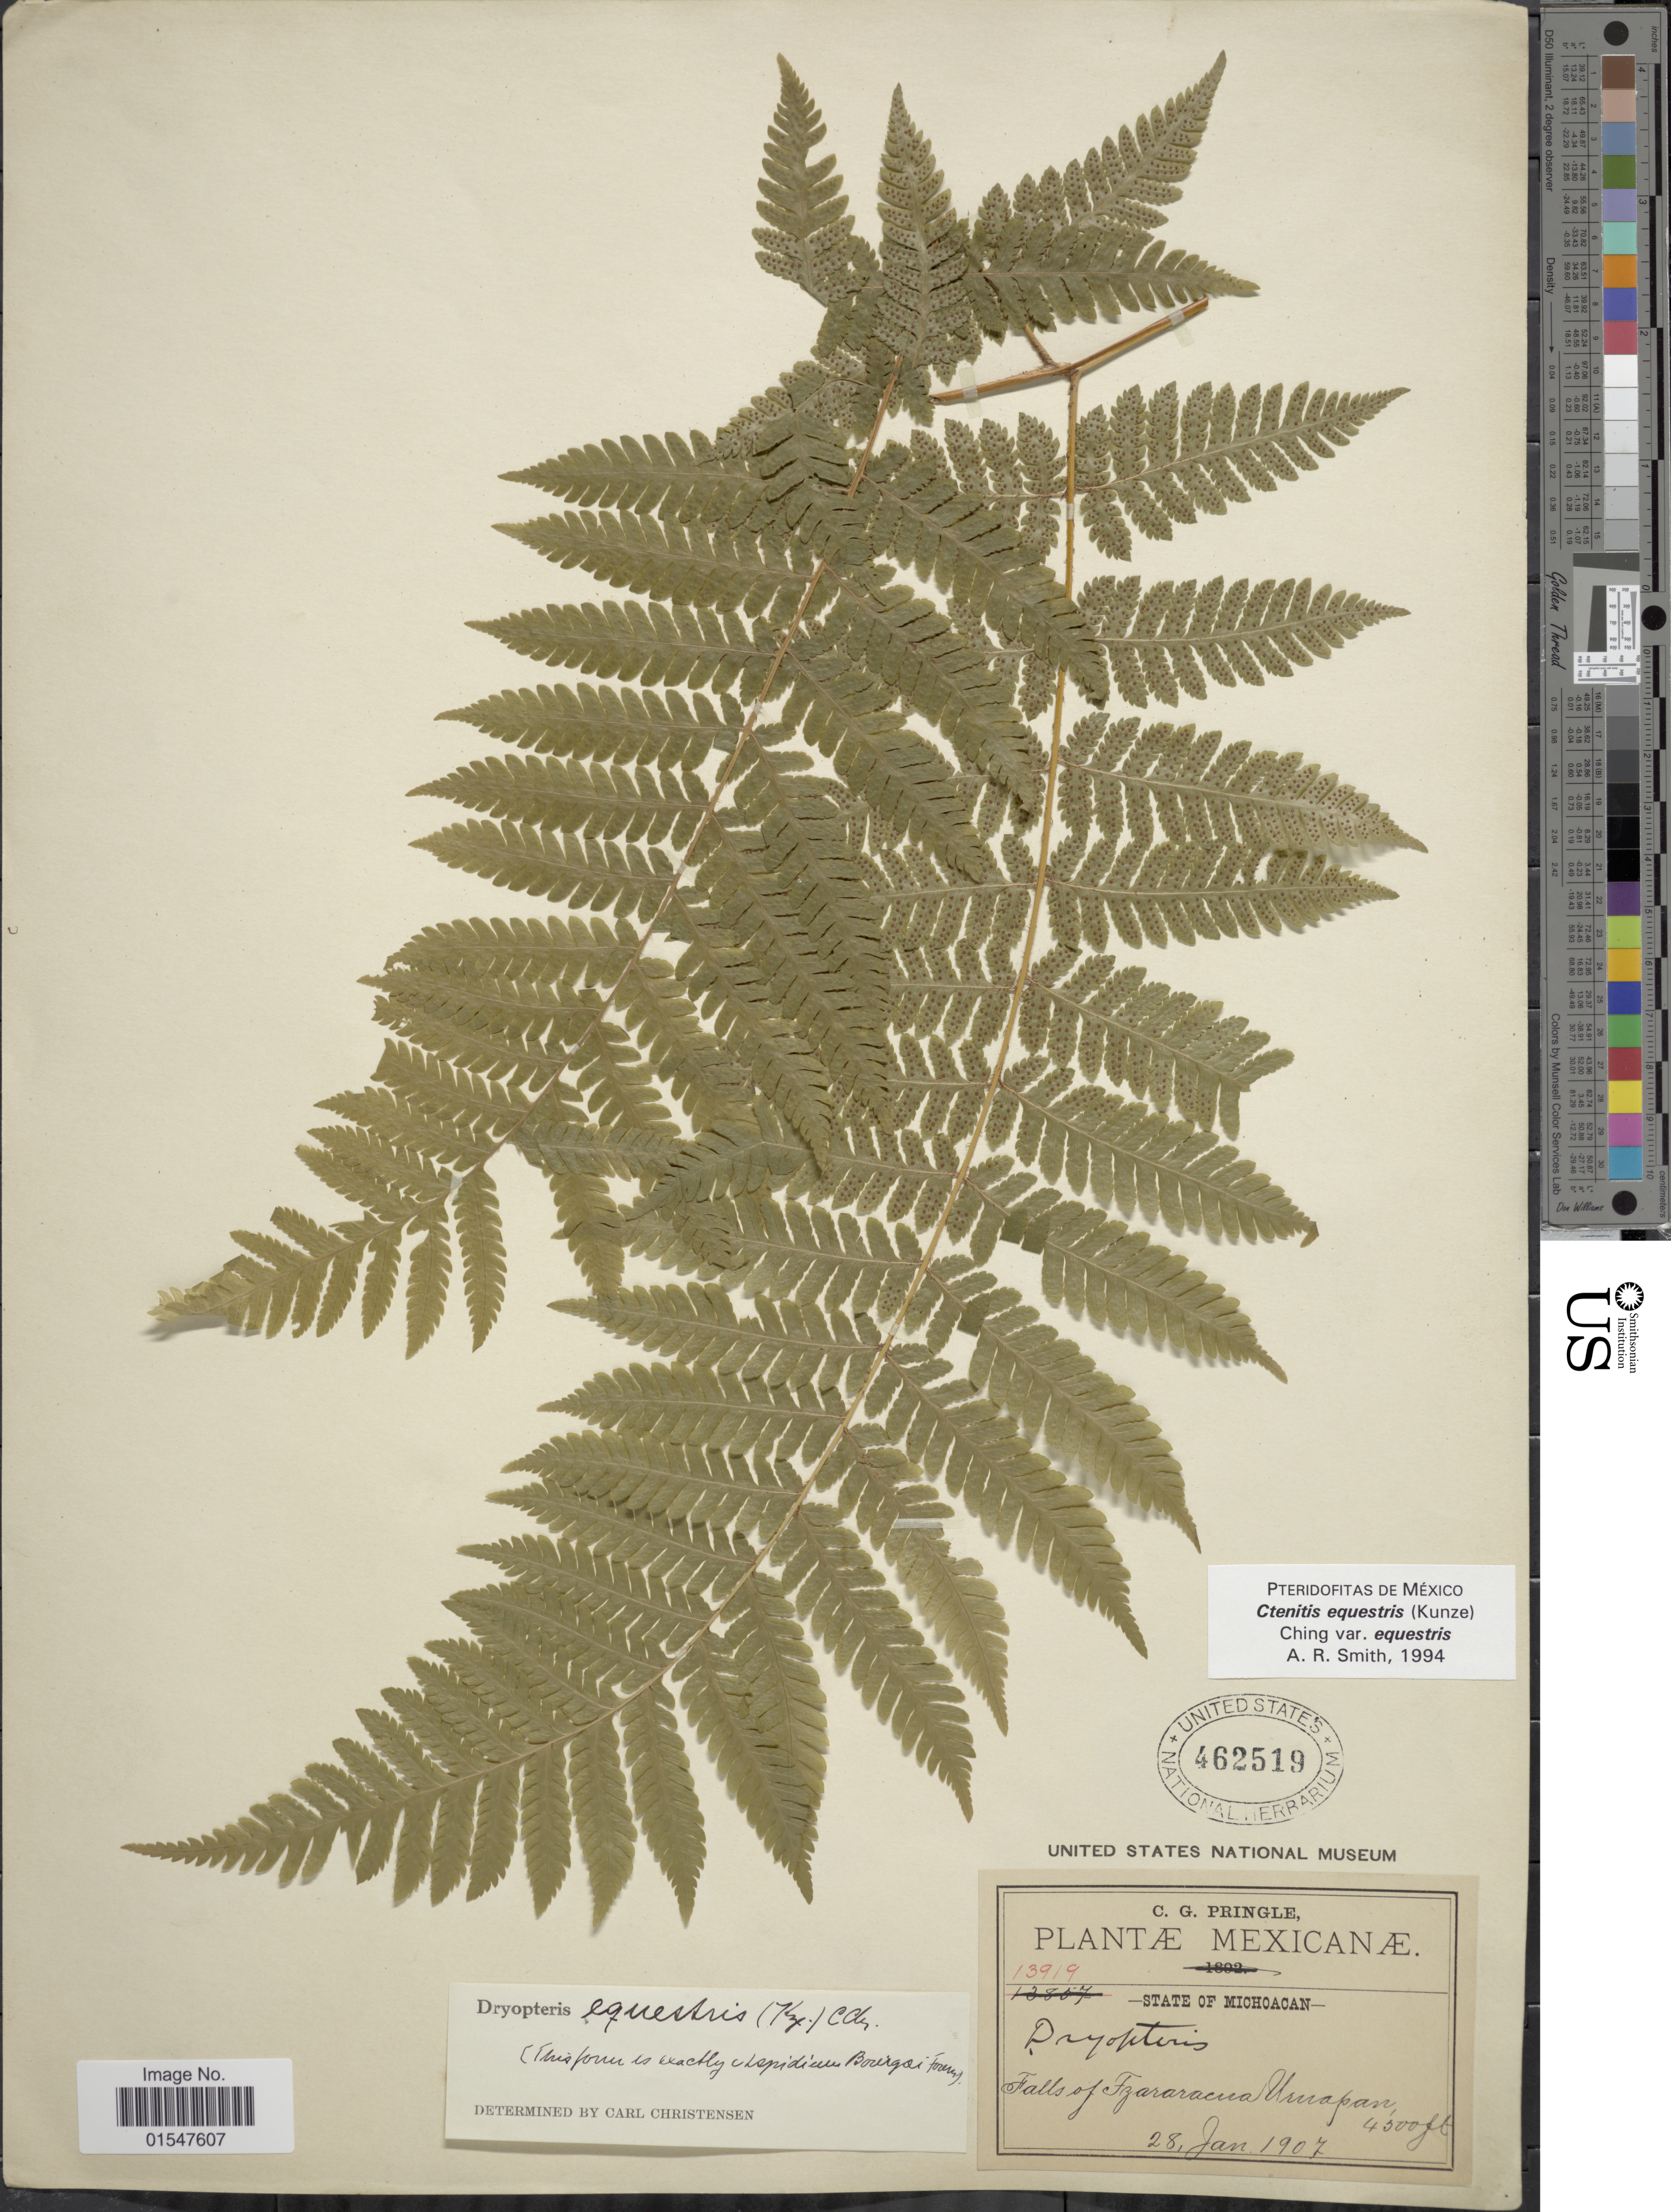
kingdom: Plantae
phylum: Tracheophyta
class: Polypodiopsida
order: Polypodiales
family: Dryopteridaceae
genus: Ctenitis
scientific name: Ctenitis equestris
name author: (Kunze) Ching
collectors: C. G. Pringle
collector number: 13919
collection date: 1907-01-28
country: Mexico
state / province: Michoacán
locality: Mexicanae, Falls of Tzararacua Uruapan.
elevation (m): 1372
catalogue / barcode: US 462519